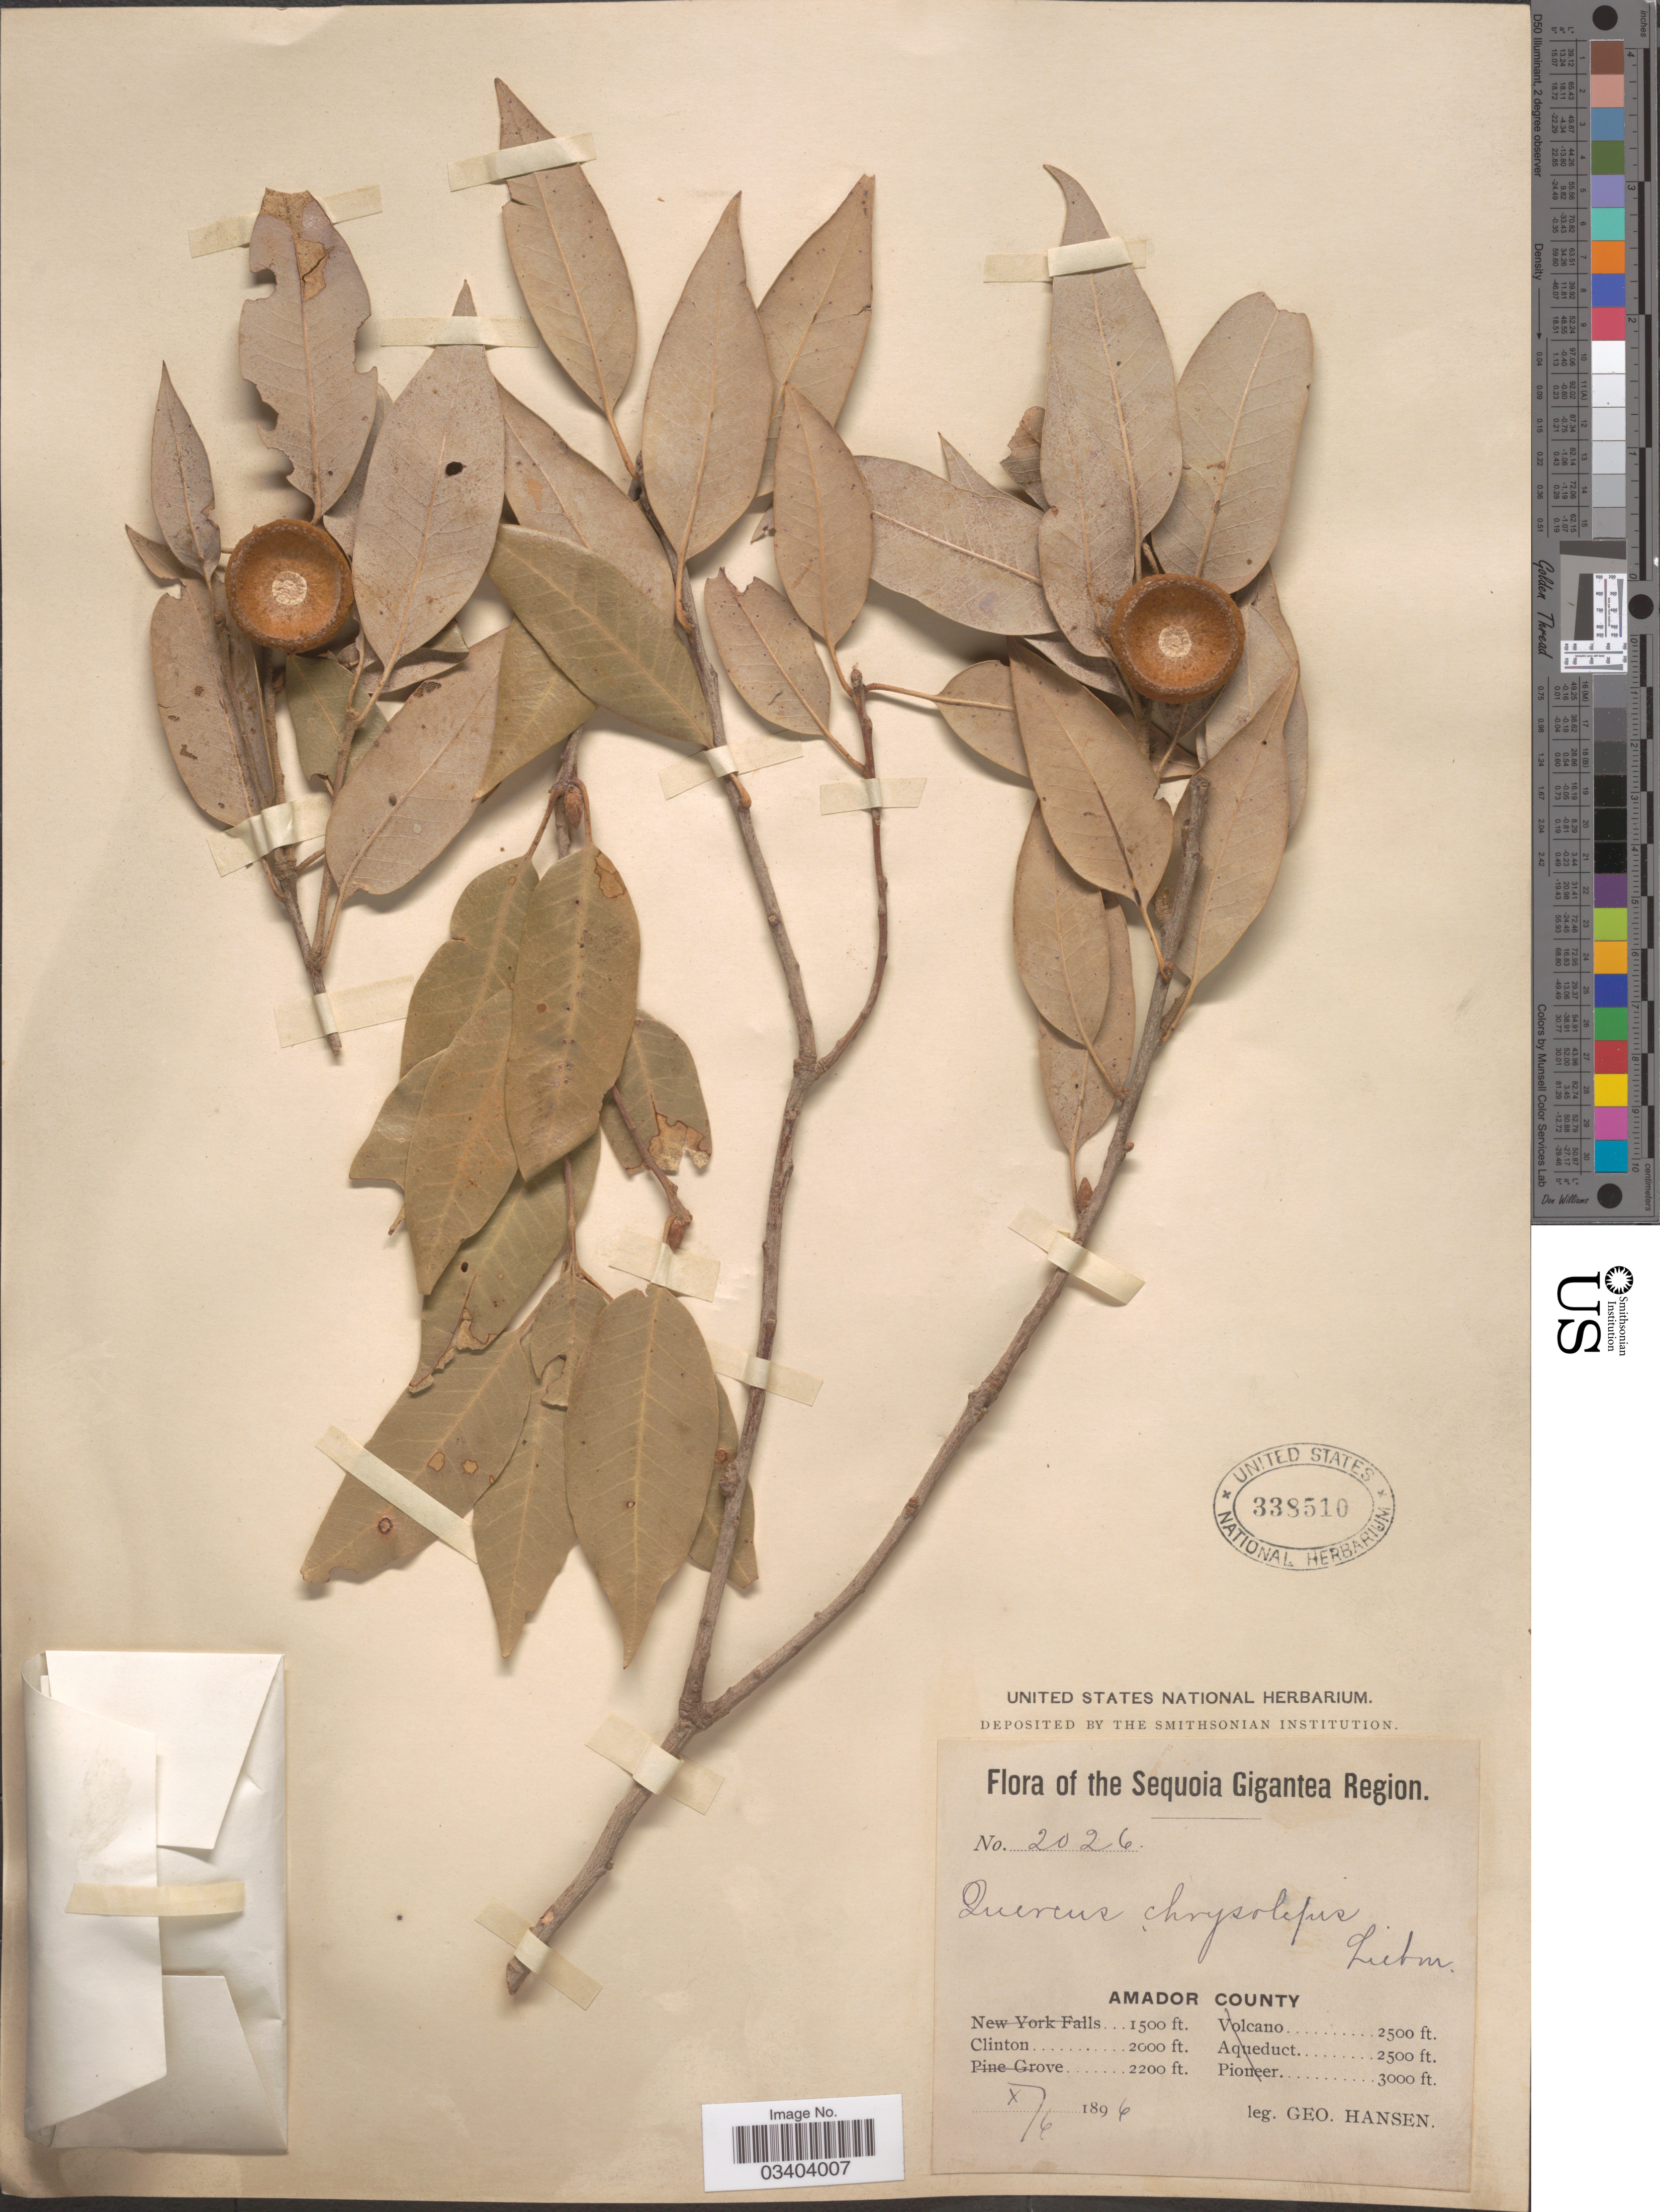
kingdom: Plantae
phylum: Tracheophyta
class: Magnoliopsida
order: Fagales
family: Fagaceae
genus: Quercus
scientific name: Quercus chrysolepis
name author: Liebm.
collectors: G. Hansen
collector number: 2026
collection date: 1896-10-06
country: United States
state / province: California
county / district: Amador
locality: The Sequoia Gigantea Region. Amador County. Clinton.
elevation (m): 610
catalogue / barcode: US 338510